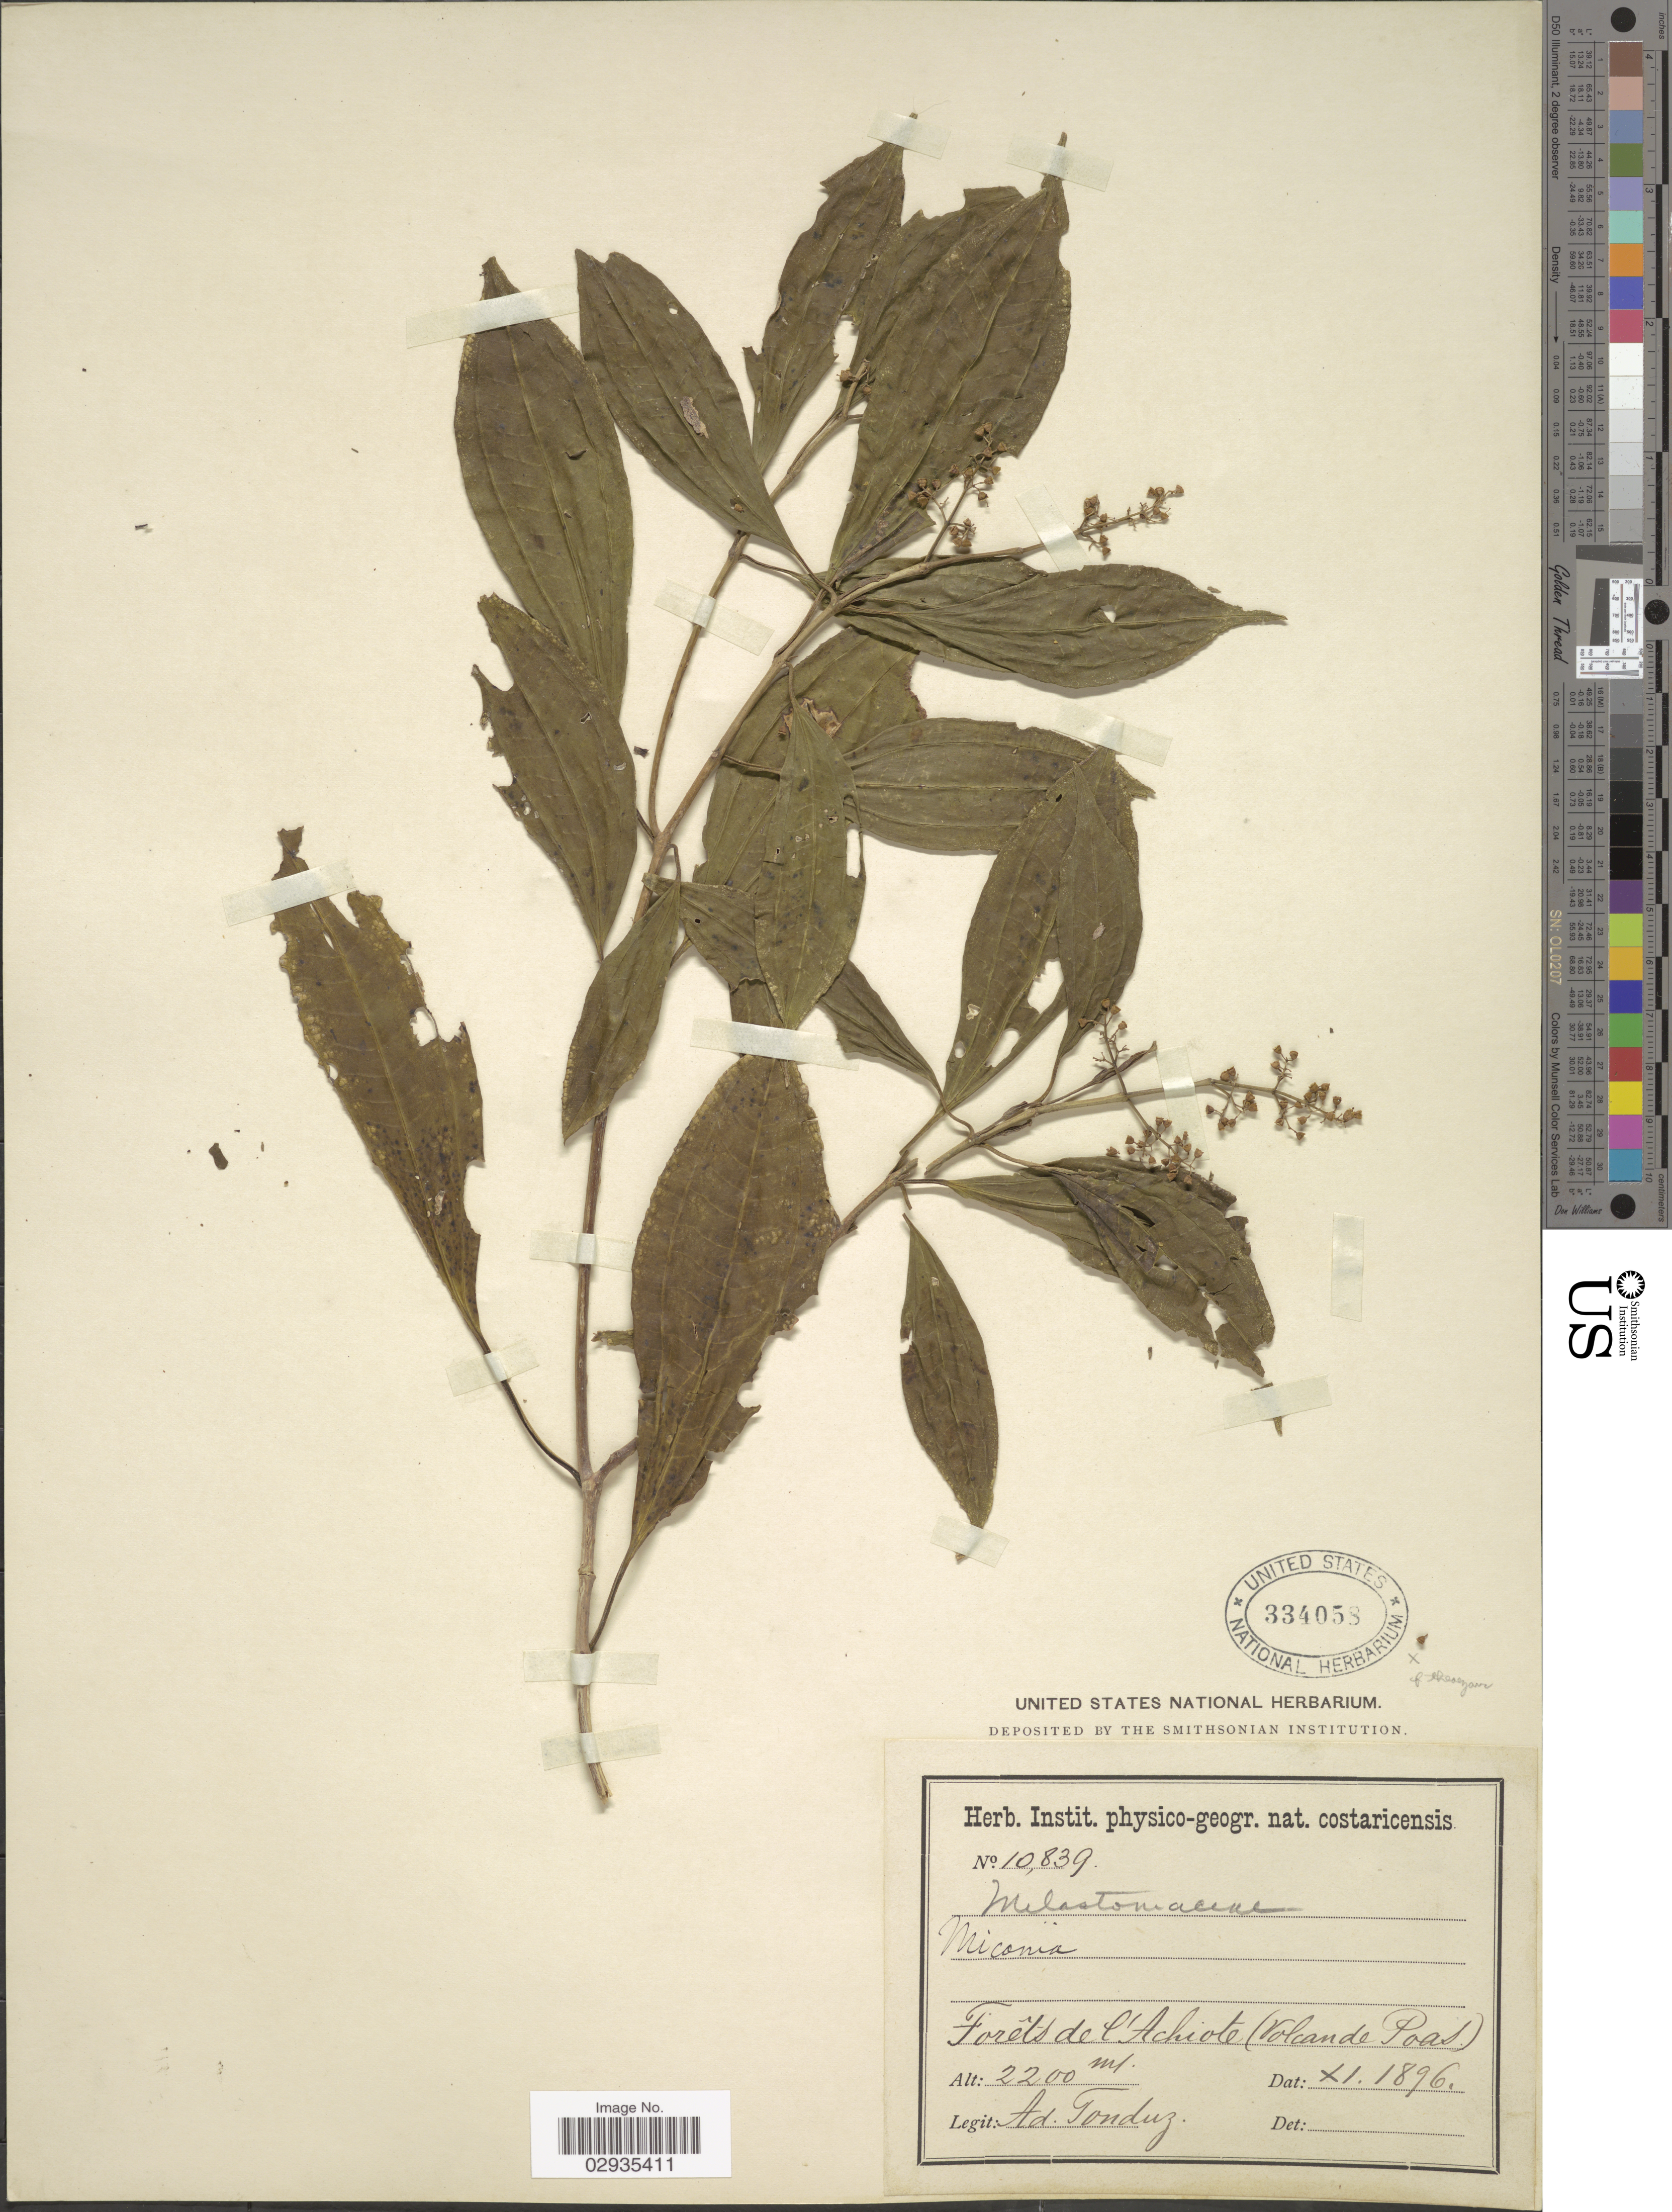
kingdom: Plantae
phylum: Tracheophyta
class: Magnoliopsida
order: Myrtales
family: Melastomataceae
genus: Miconia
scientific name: Miconia pedicellata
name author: Cogn.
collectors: A. Tonduz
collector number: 10839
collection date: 1896-11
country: Costa Rica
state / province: Alajuela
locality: Forêts de l'Achiote (Volcan de Poas).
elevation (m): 2200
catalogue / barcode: US 334058